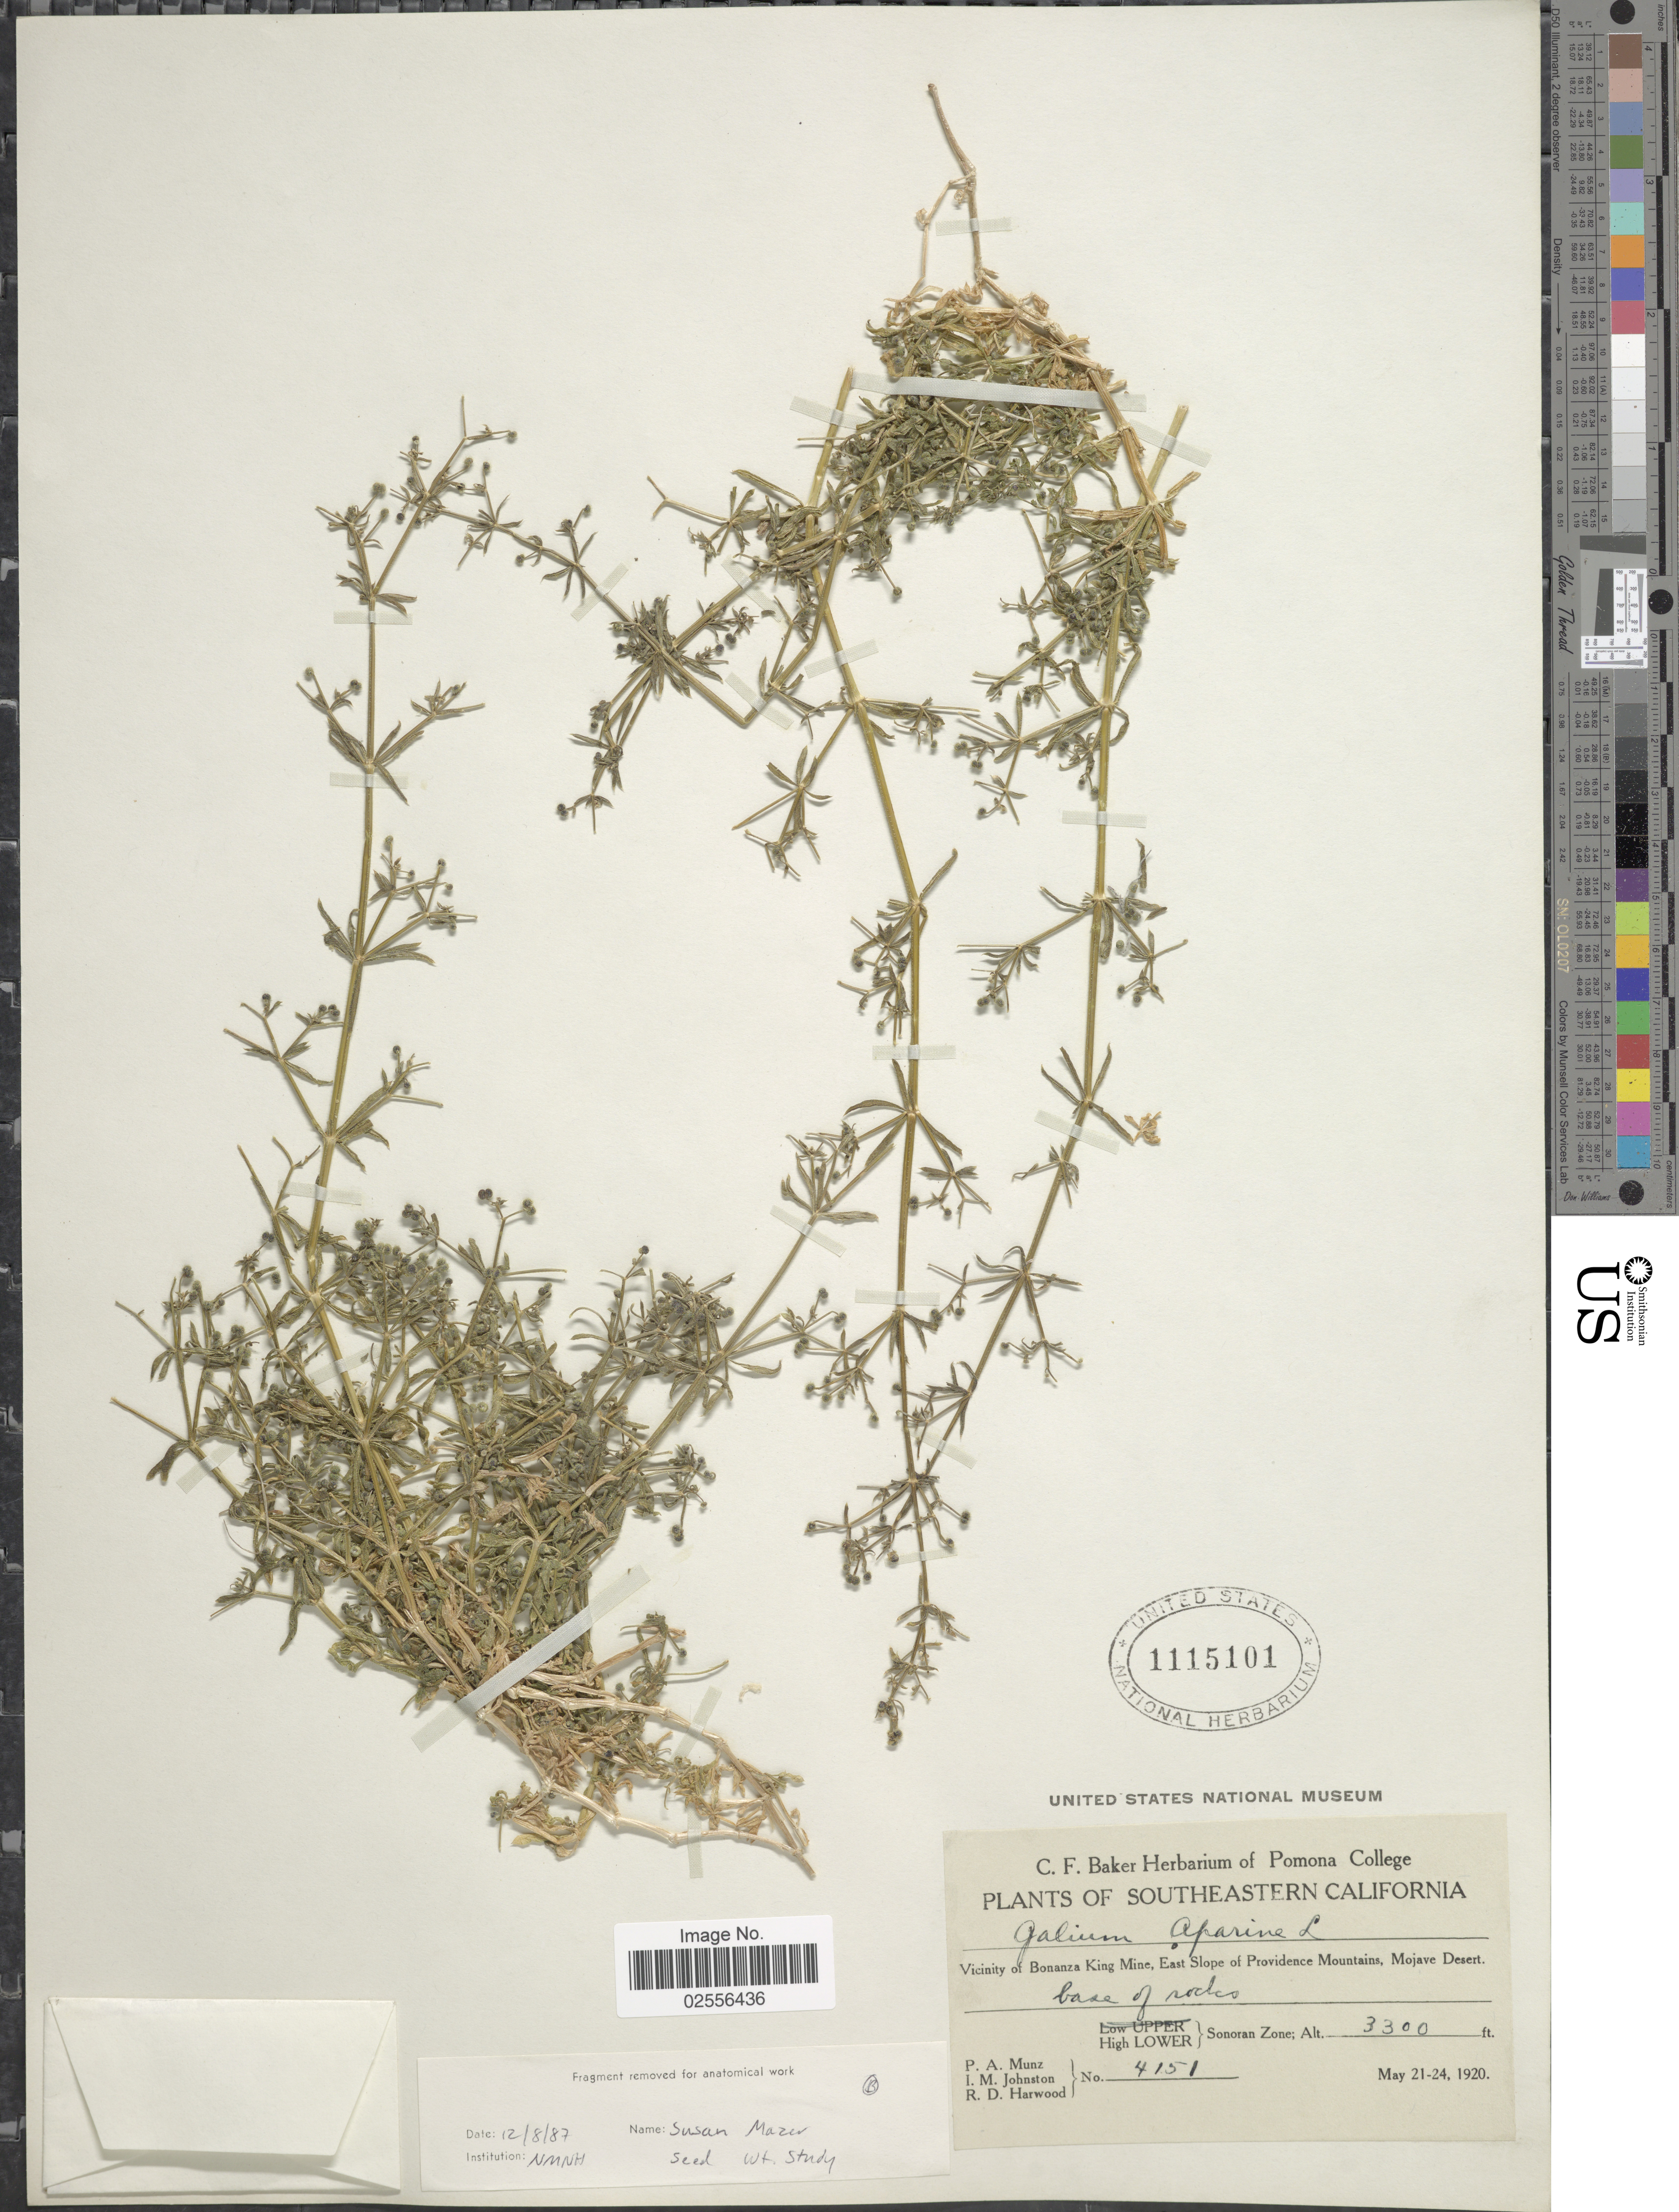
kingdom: Plantae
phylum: Tracheophyta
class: Magnoliopsida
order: Gentianales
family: Rubiaceae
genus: Galium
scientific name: Galium aparine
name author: L.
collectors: A. Munz, I.M. Johnston & R. Harwood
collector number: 4151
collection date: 1920-05-21/1920-05-24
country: United States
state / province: California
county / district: San Bernardino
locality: Southeastern California, Vicinity of Bonanza King Mine, East slope of Providence Mountains, Mojave Desert, base of rocks, High Lower, Sonoran Zone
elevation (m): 1006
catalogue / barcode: US 1115101